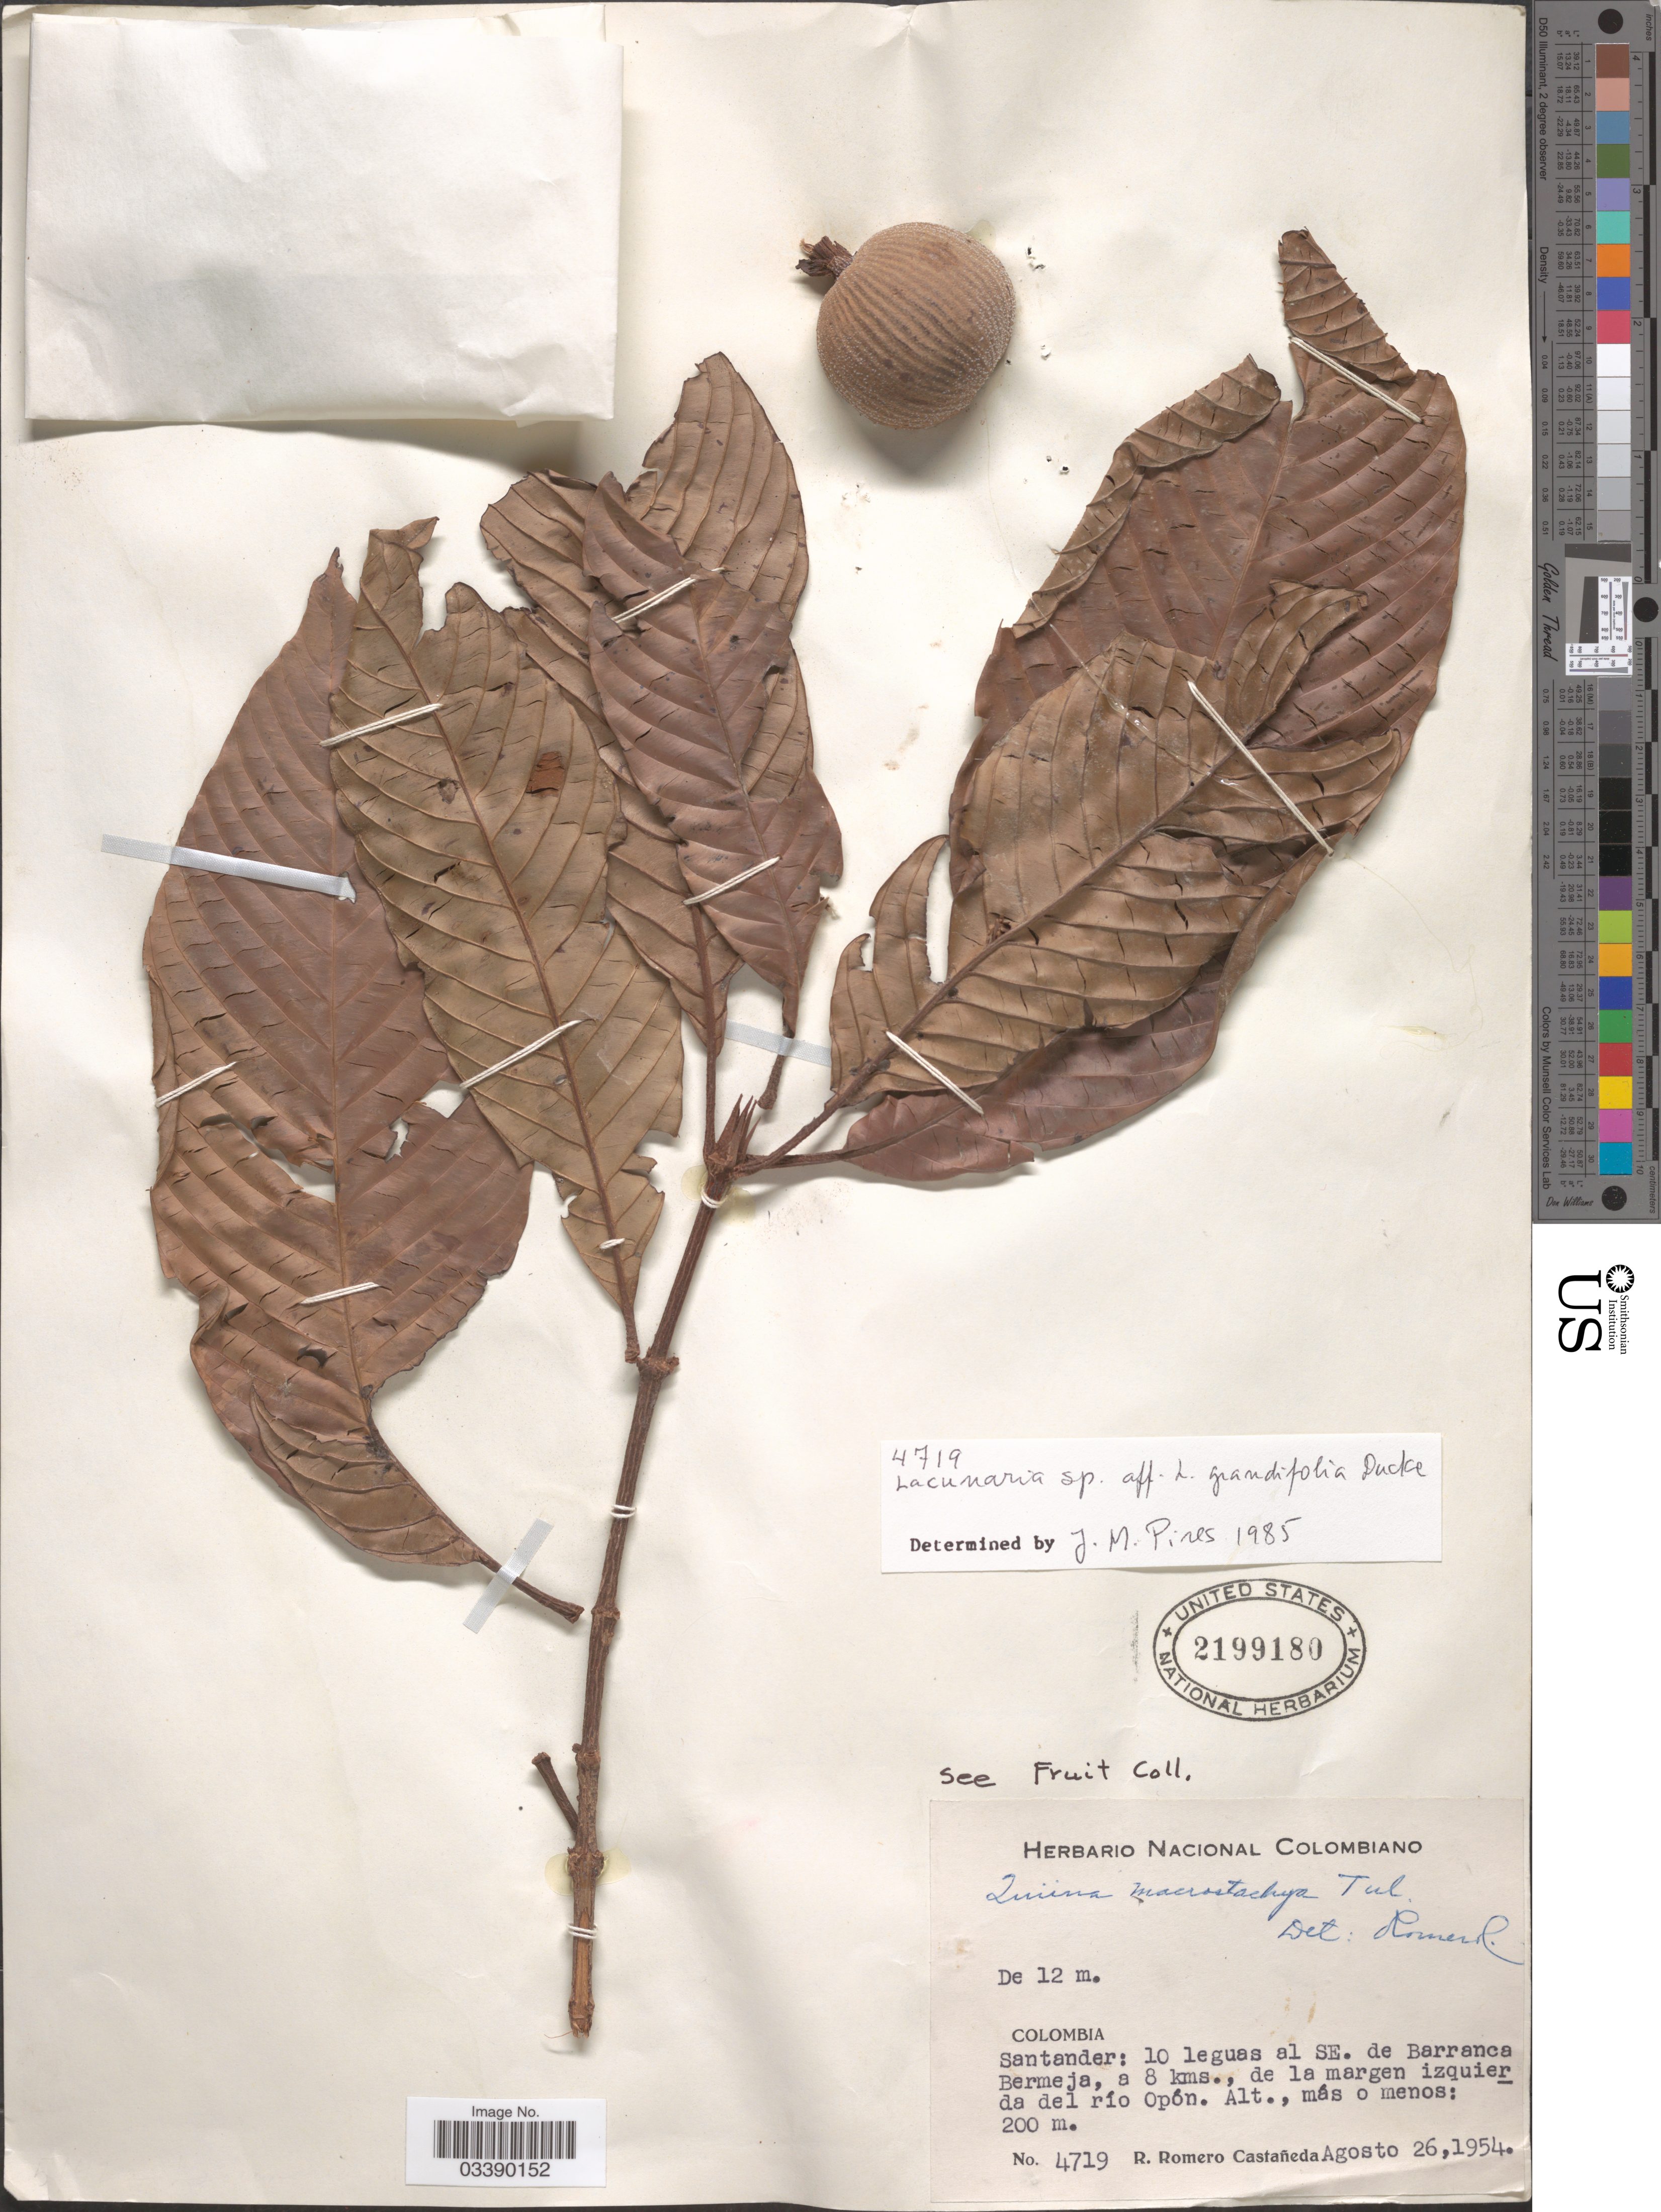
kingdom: Plantae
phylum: Tracheophyta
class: Magnoliopsida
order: Malpighiales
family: Quiinaceae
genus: Lacunaria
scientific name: Lacunaria grandifolia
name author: Ducke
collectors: R. Romero Castañeda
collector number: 4719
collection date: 1954-08-26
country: Colombia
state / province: Santander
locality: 10 leguas al SE. de Barranca Bermeja, a 8 kms., de la margen izquierda del río Opón.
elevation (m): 200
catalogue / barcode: US 2199180